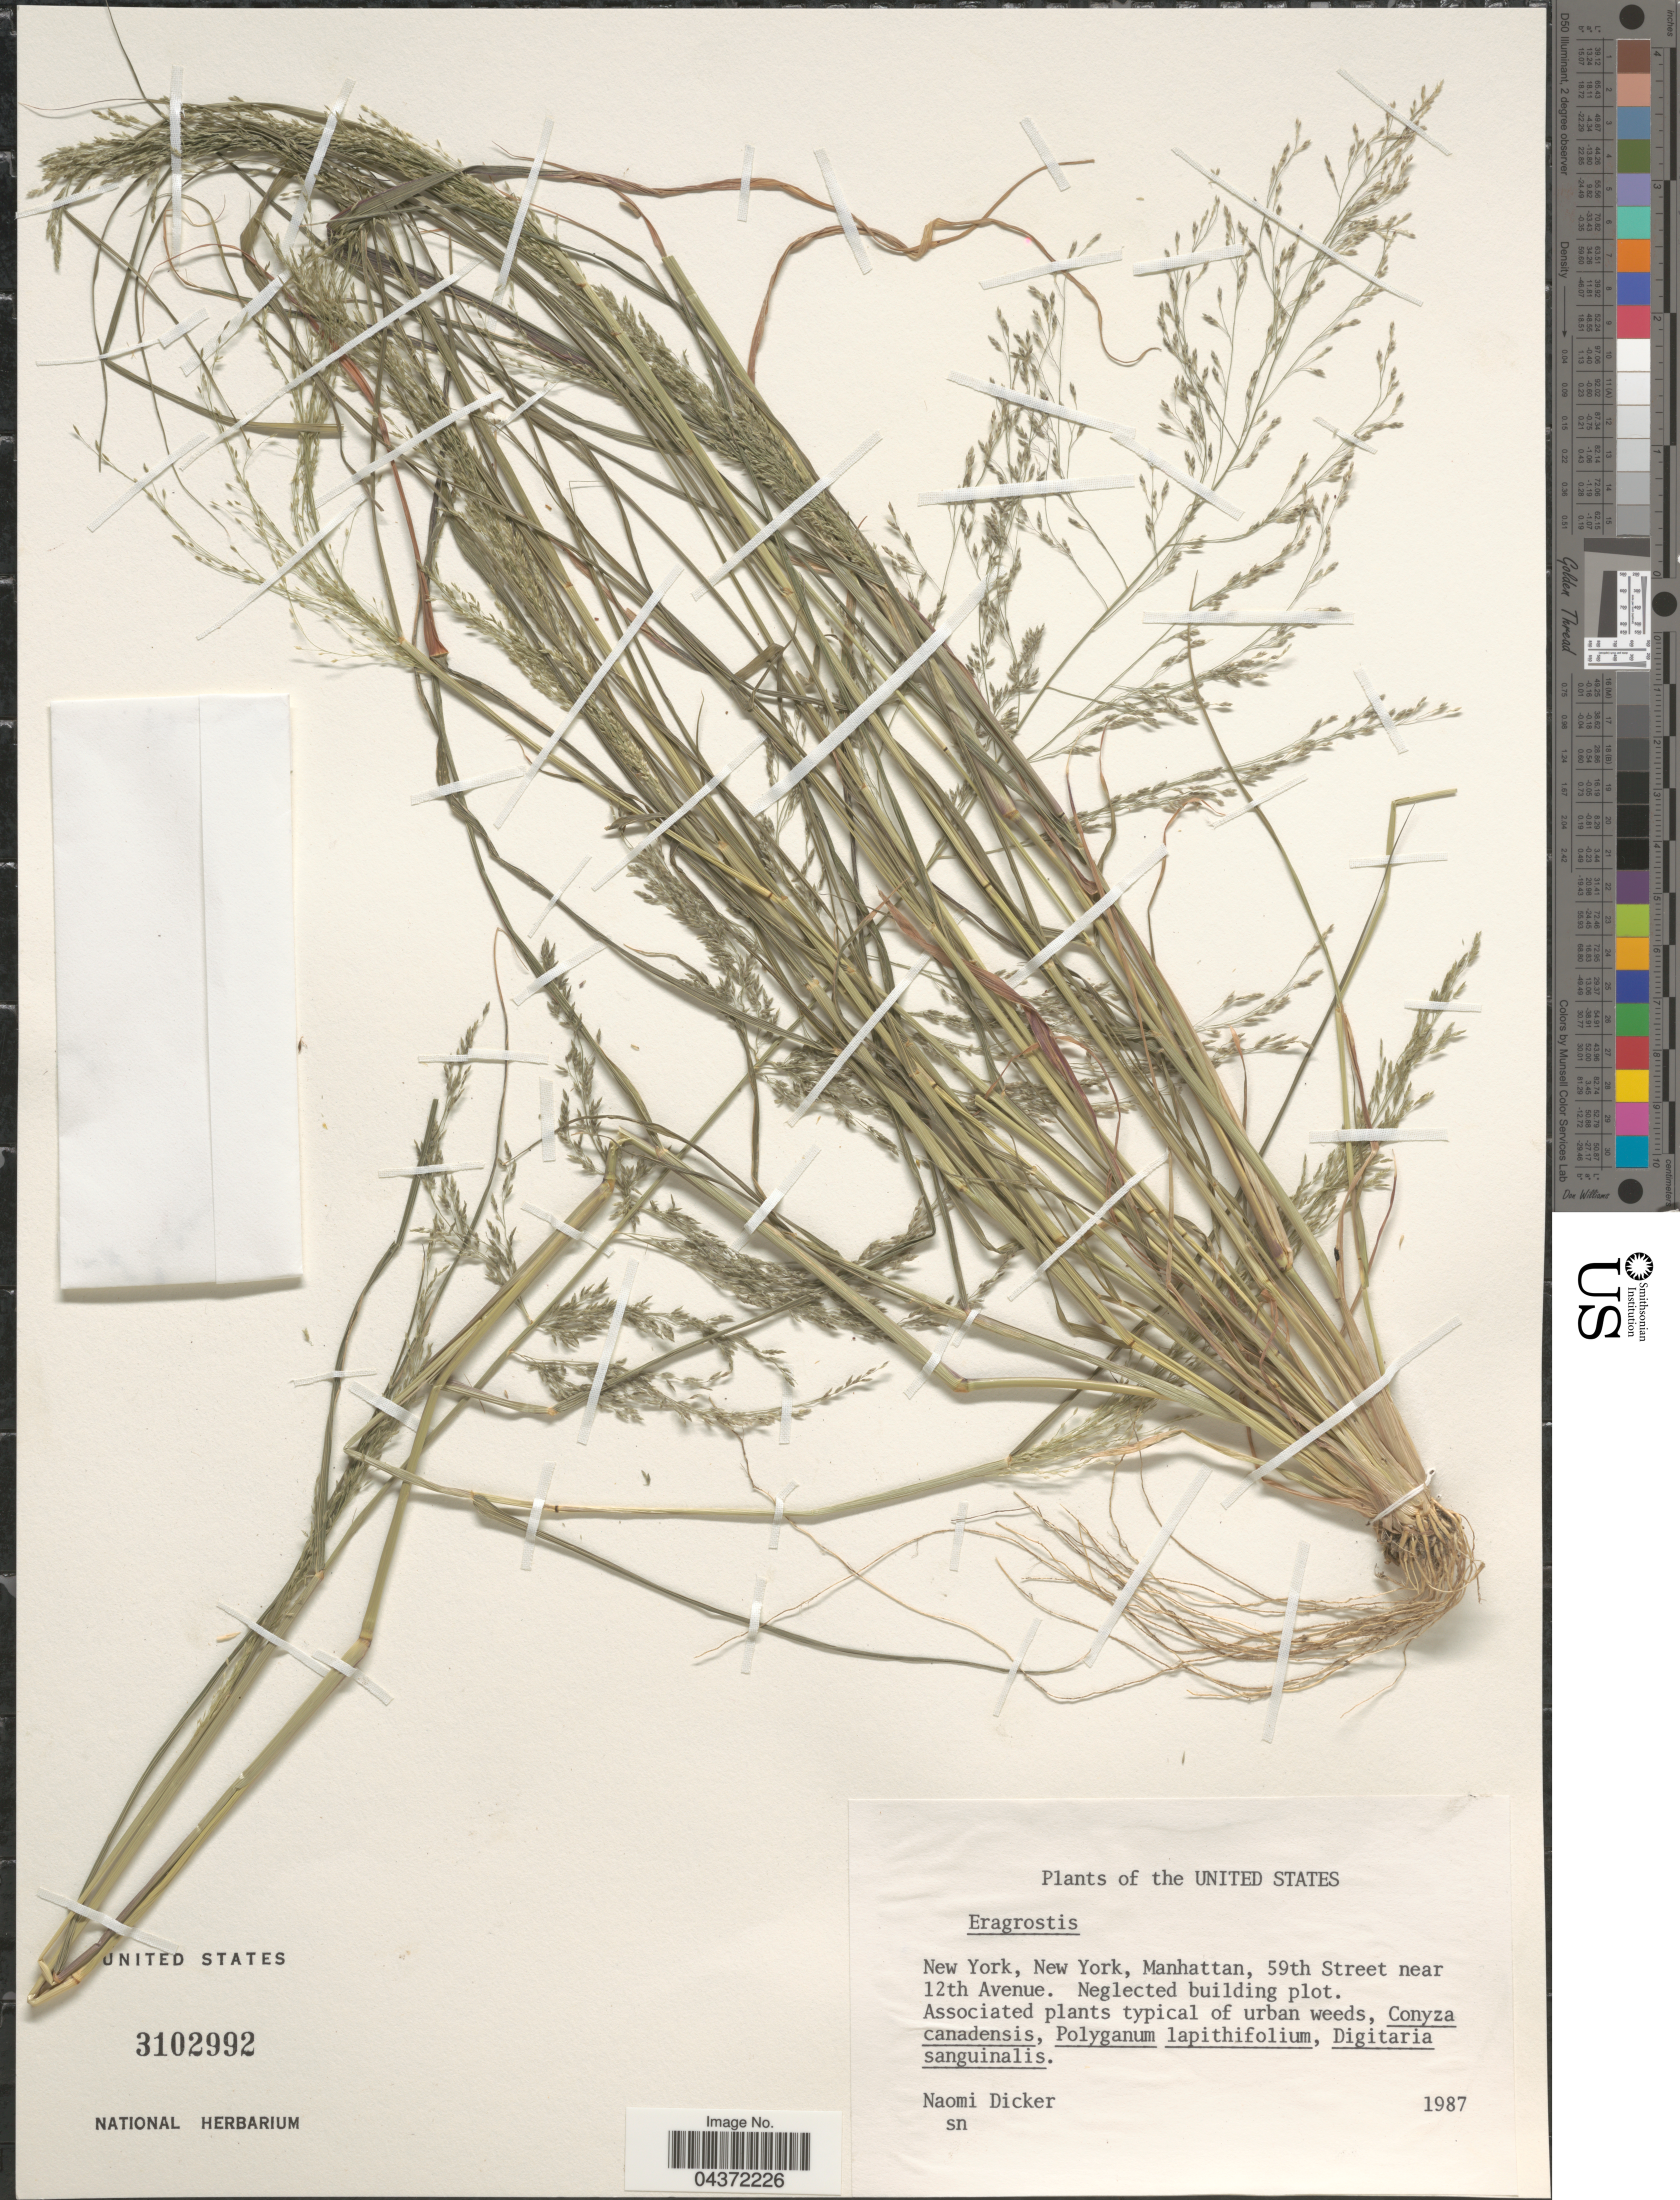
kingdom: Plantae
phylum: Tracheophyta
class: Liliopsida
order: Poales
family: Poaceae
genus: Eragrostis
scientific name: Eragrostis sp.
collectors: N. Dicker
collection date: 1987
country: United States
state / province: New York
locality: New York, New York, Manhattan, 59th Street near 12th Avenue.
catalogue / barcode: US 3102992